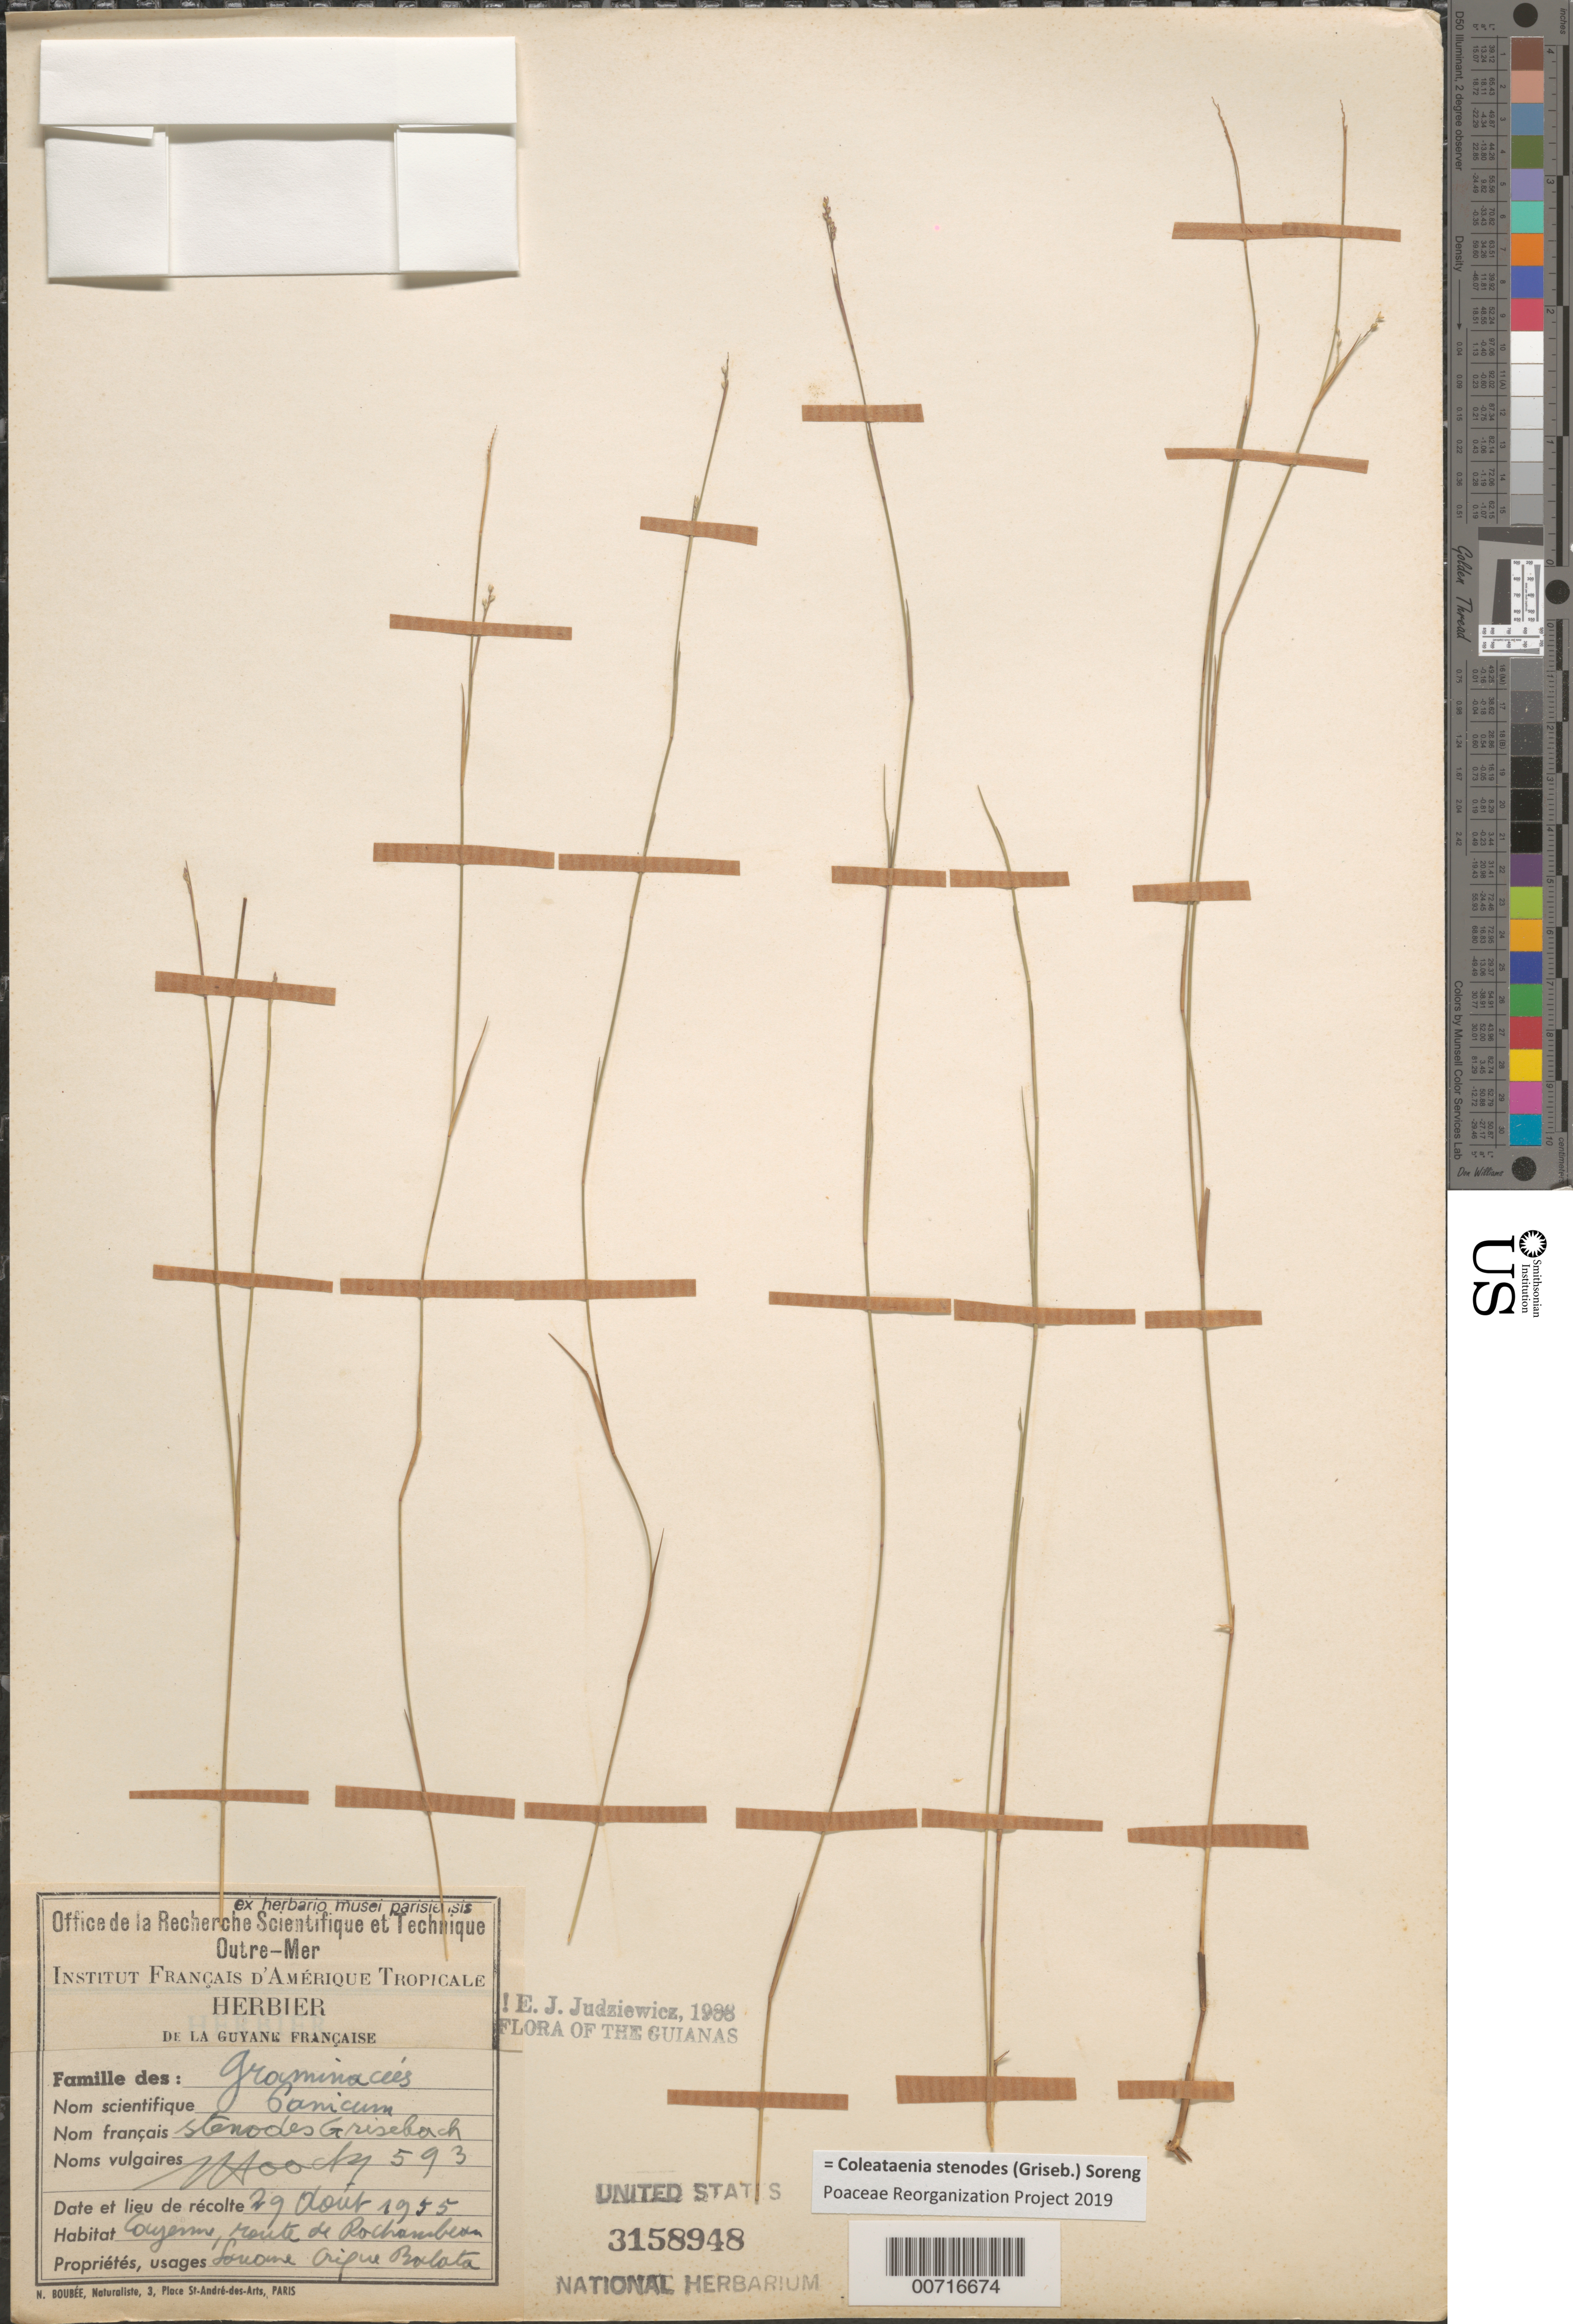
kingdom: Plantae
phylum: Tracheophyta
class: Liliopsida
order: Poales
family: Poaceae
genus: Coleataenia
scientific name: Coleataenia stenodes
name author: (Griseb.) Soreng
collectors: J. Hoock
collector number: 593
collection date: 1955-08-29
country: French Guiana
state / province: Cayenne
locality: Guyane Française. Cayenne, route de Rochambeau.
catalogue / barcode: US 3158948